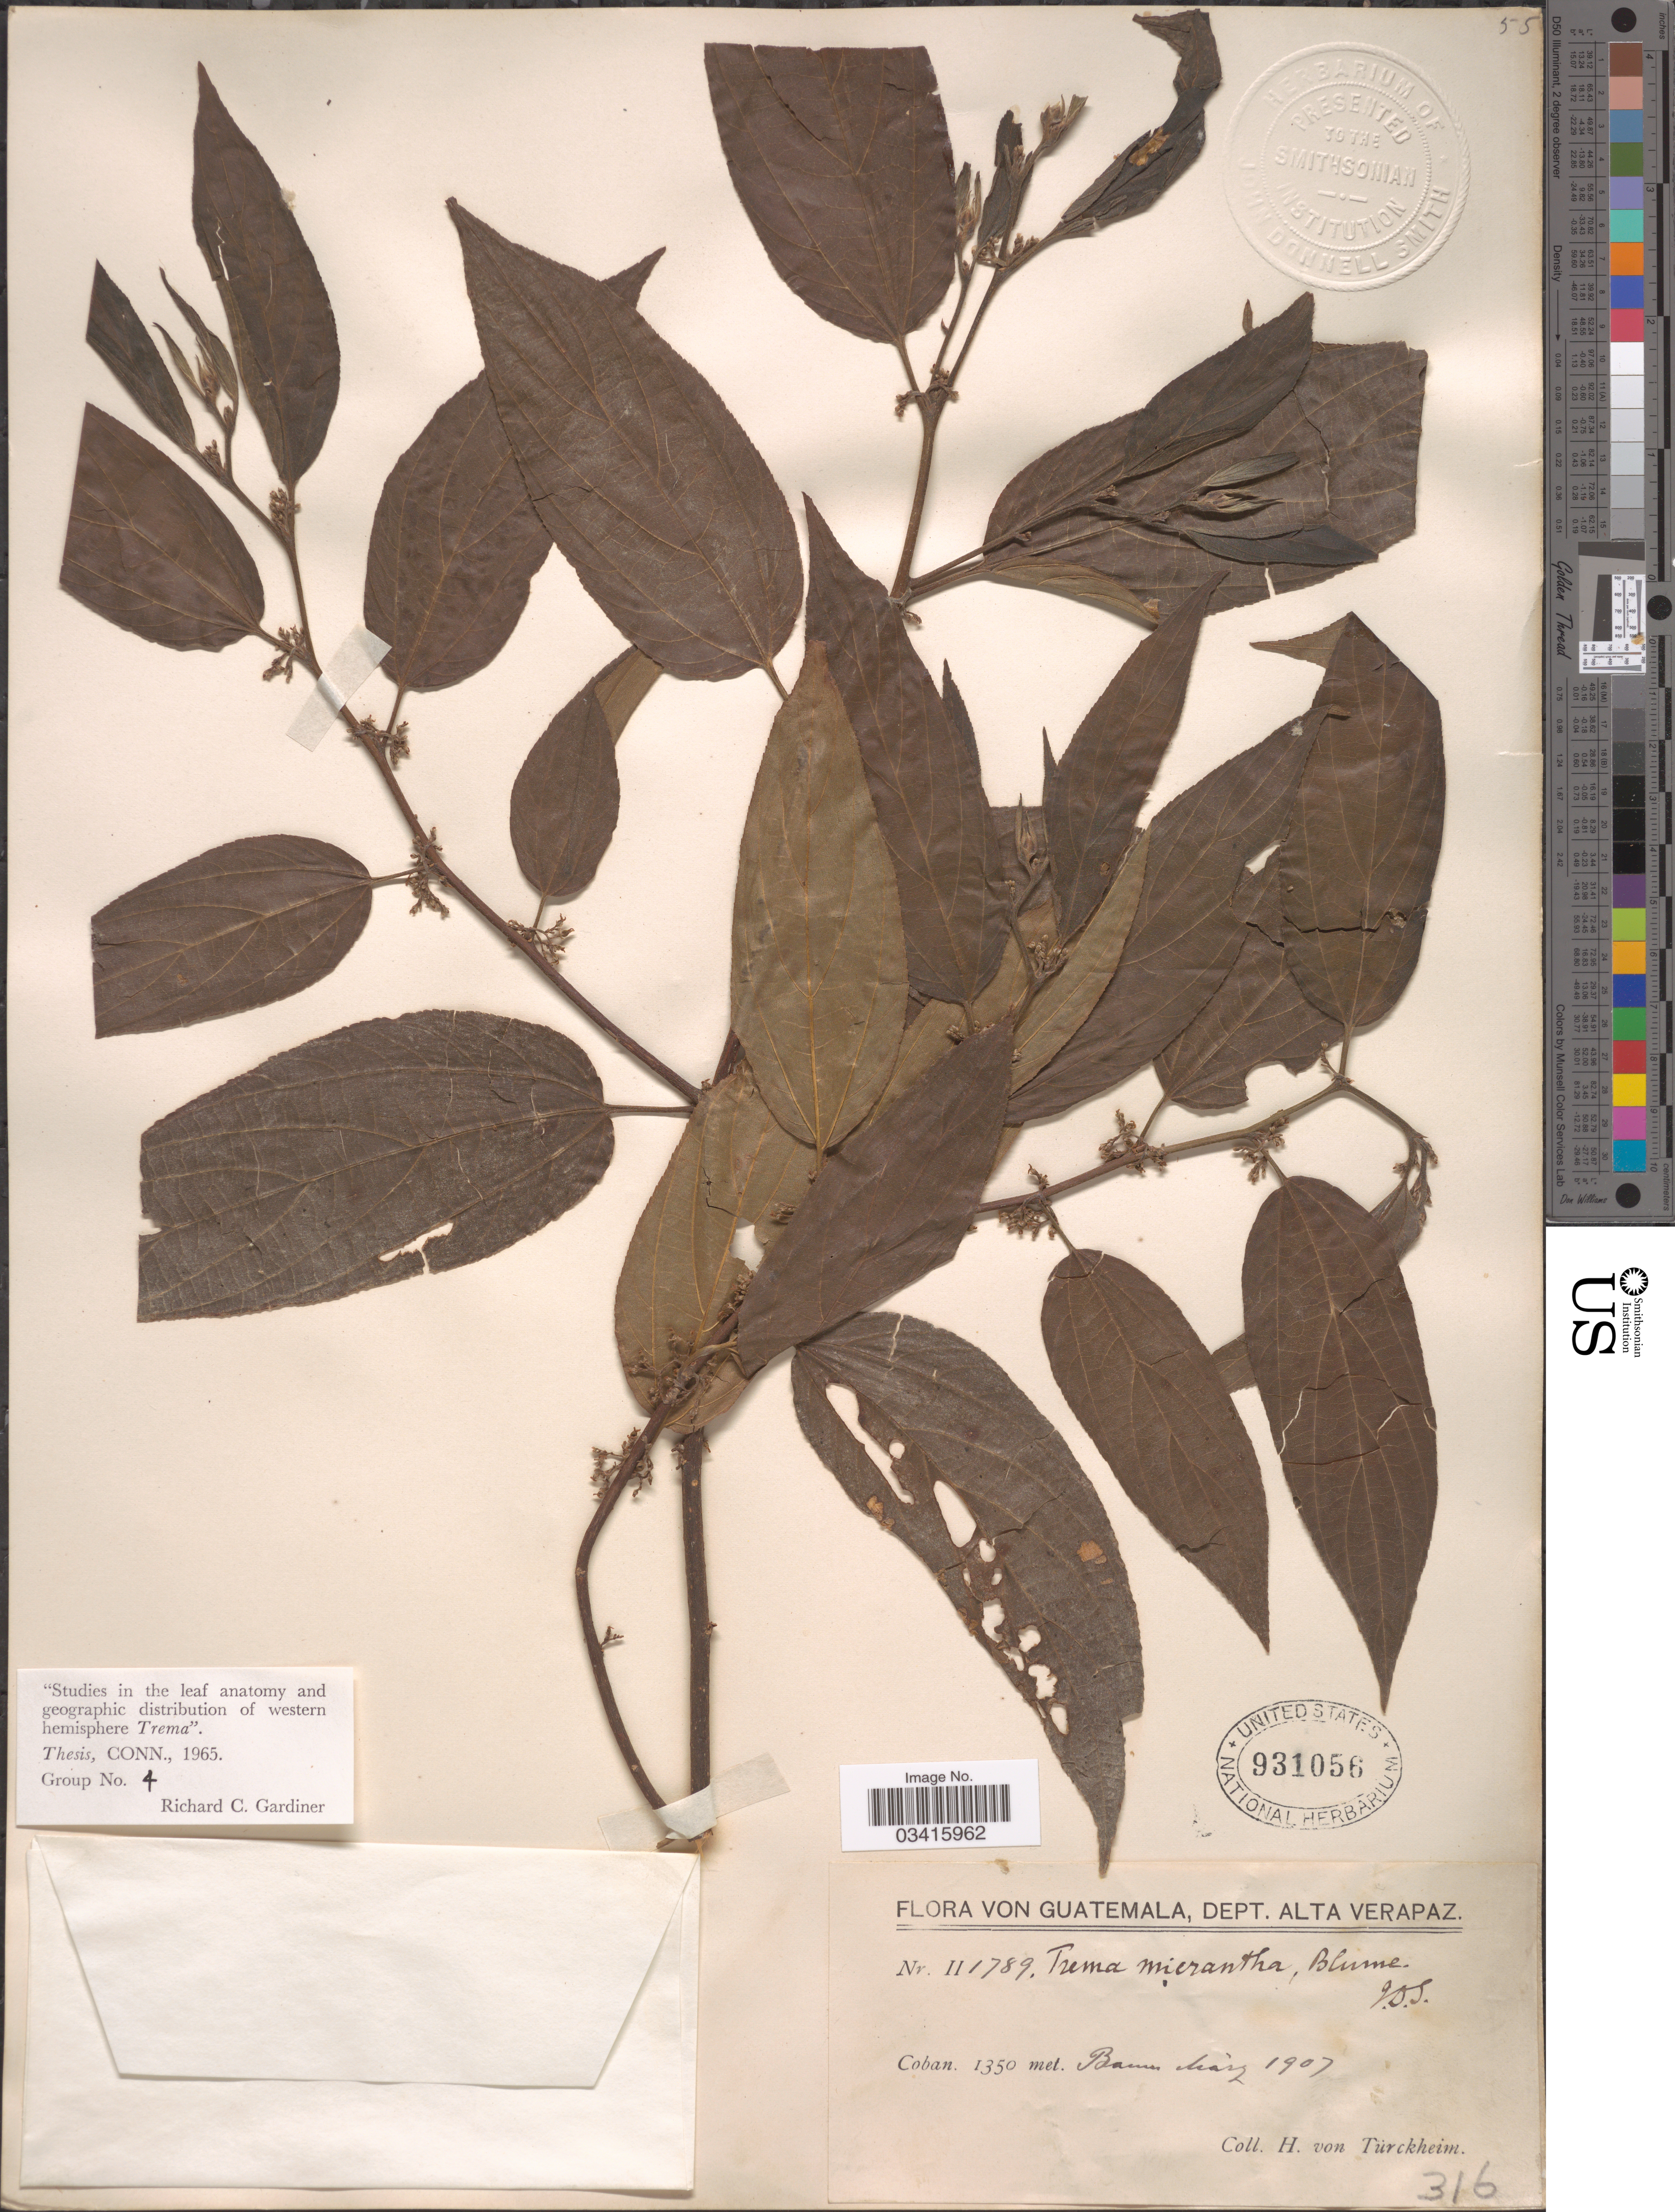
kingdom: Plantae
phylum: Tracheophyta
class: Magnoliopsida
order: Rosales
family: Cannabaceae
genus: Trema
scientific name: Trema micranthum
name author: (L.) Blume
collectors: H. von Türckheim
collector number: II1789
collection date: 1907-03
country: Guatemala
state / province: Alta Verapaz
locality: Dept. Alta Verapaz. Coban.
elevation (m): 1350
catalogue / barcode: US 931056